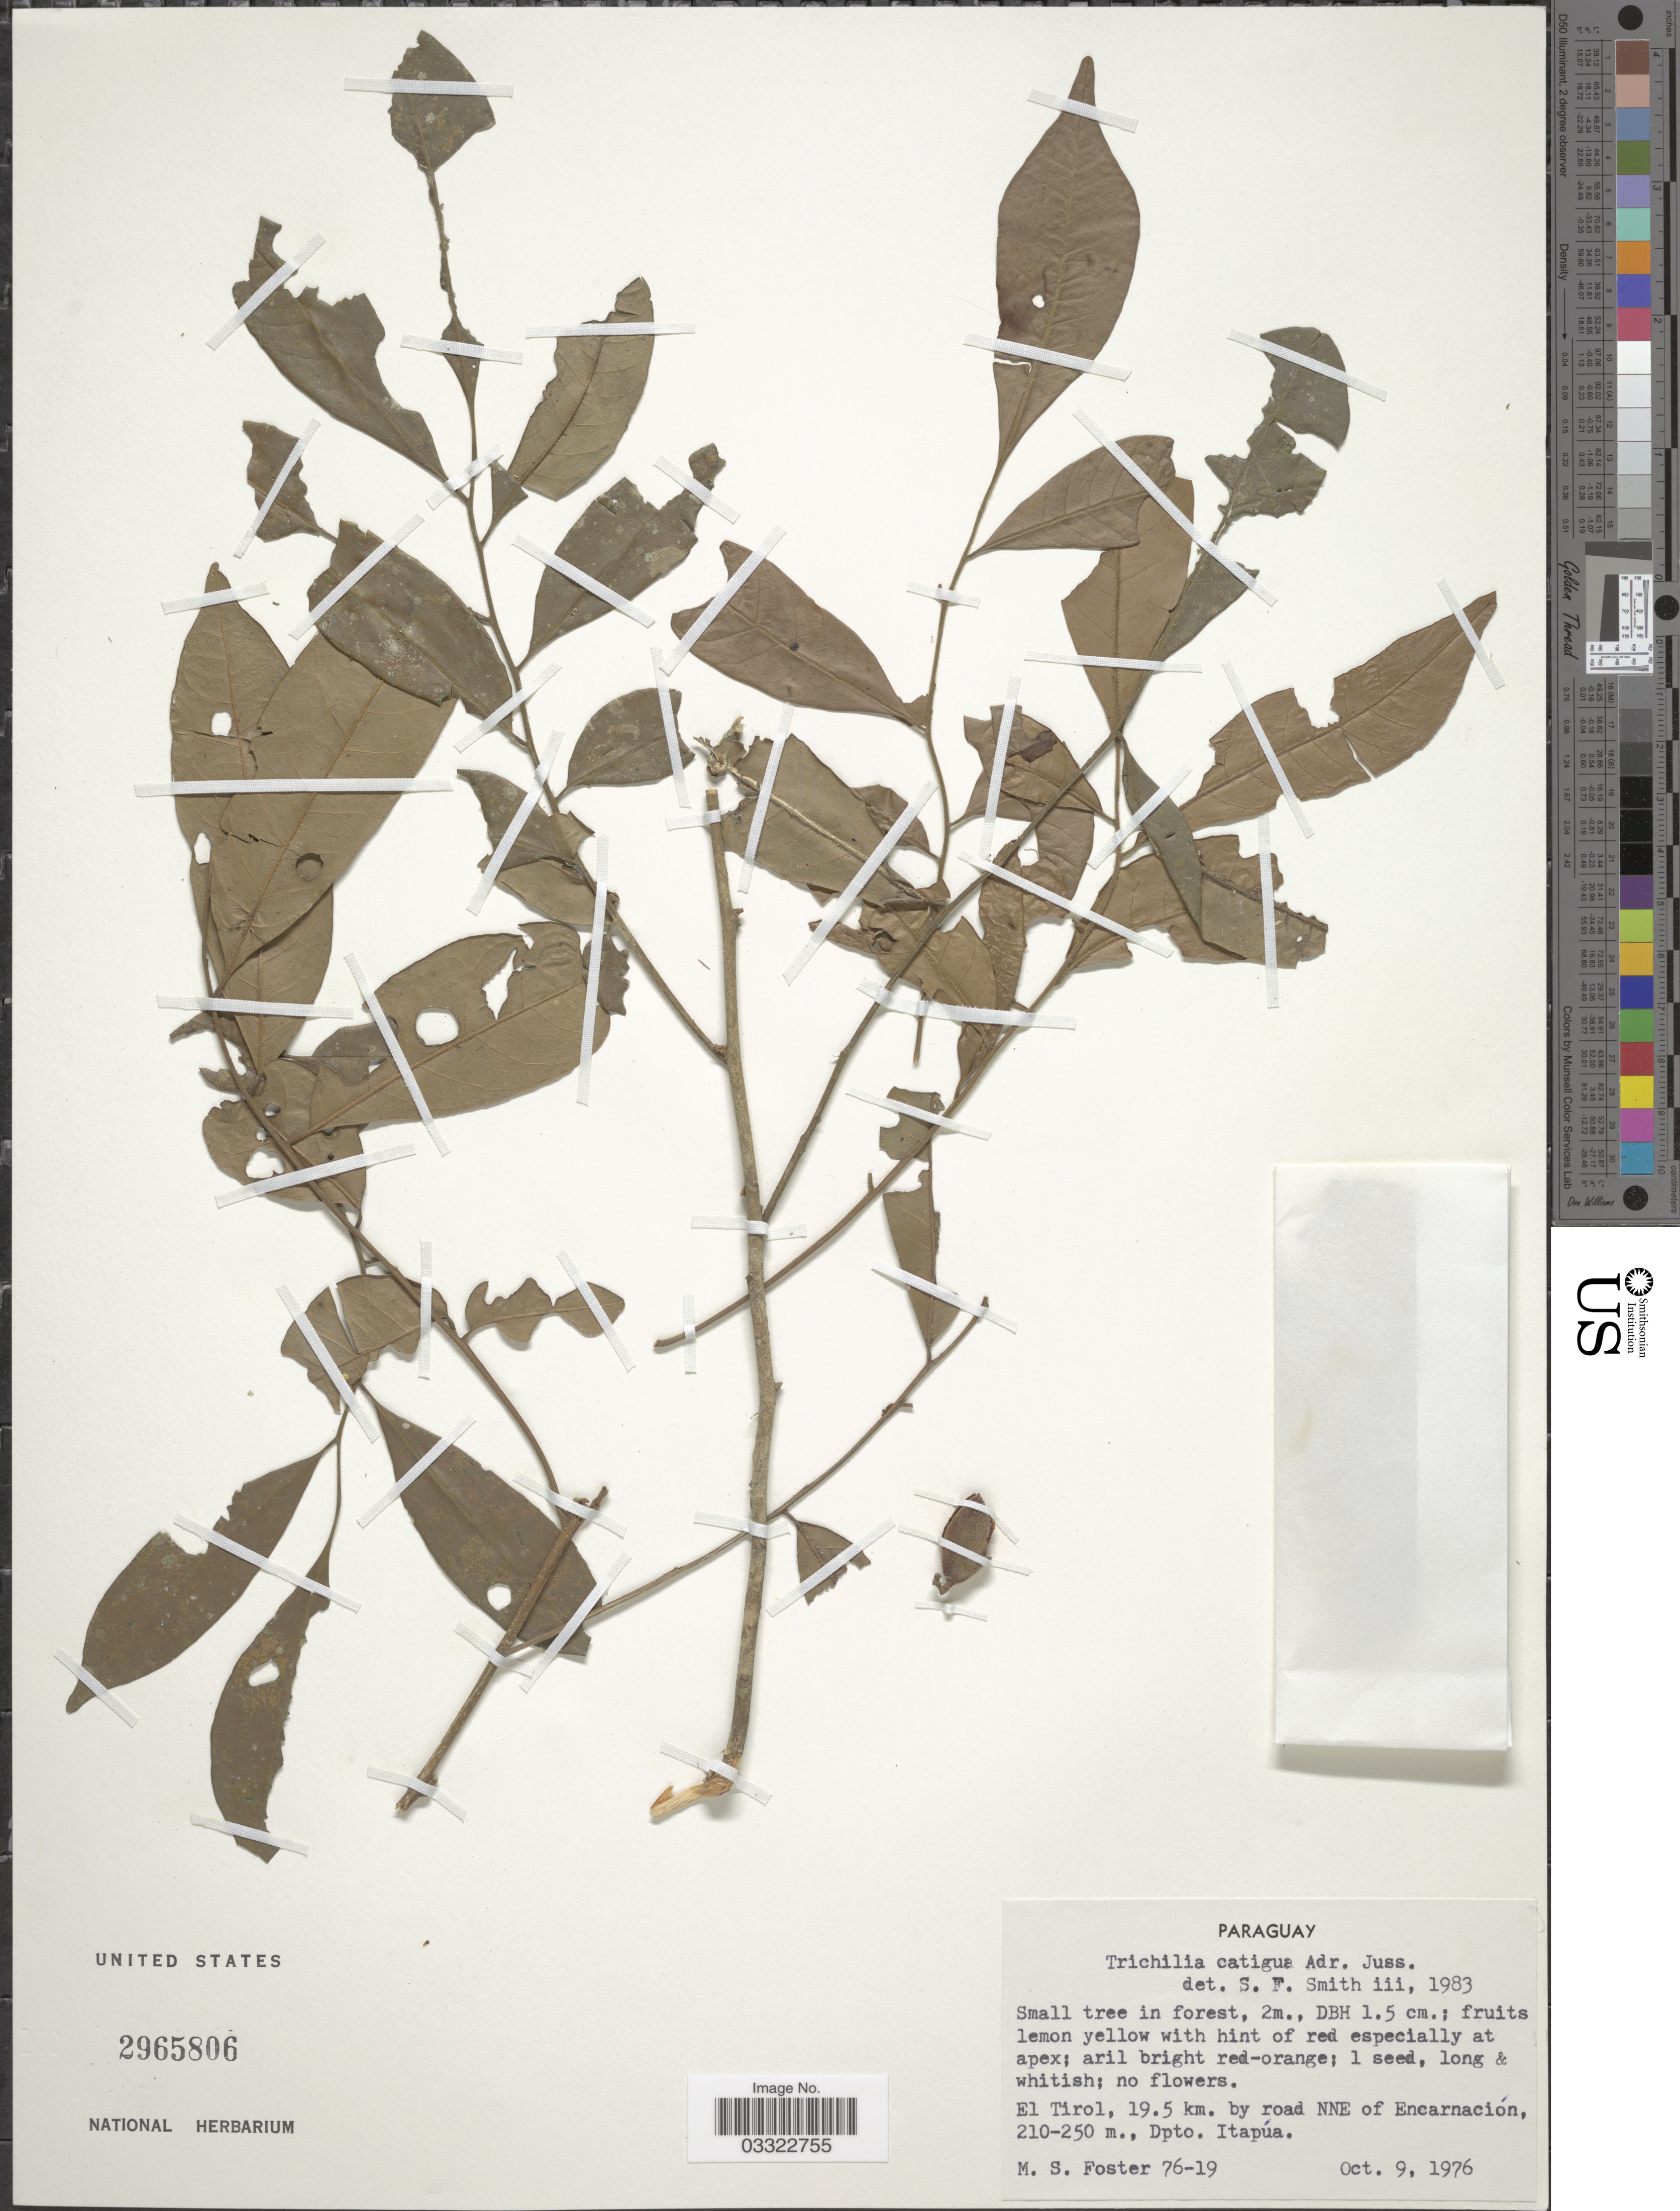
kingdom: Plantae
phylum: Tracheophyta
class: Magnoliopsida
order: Sapindales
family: Meliaceae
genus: Trichilia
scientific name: Trichilia catigua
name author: A. Juss.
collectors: M. Foster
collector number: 76-19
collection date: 1976-10-09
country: Paraguay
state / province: Itapua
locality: El Tirol, 19.5 km. by road NNE of Encarnación. Dpto. Itapúa.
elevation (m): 210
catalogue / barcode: US 2965806